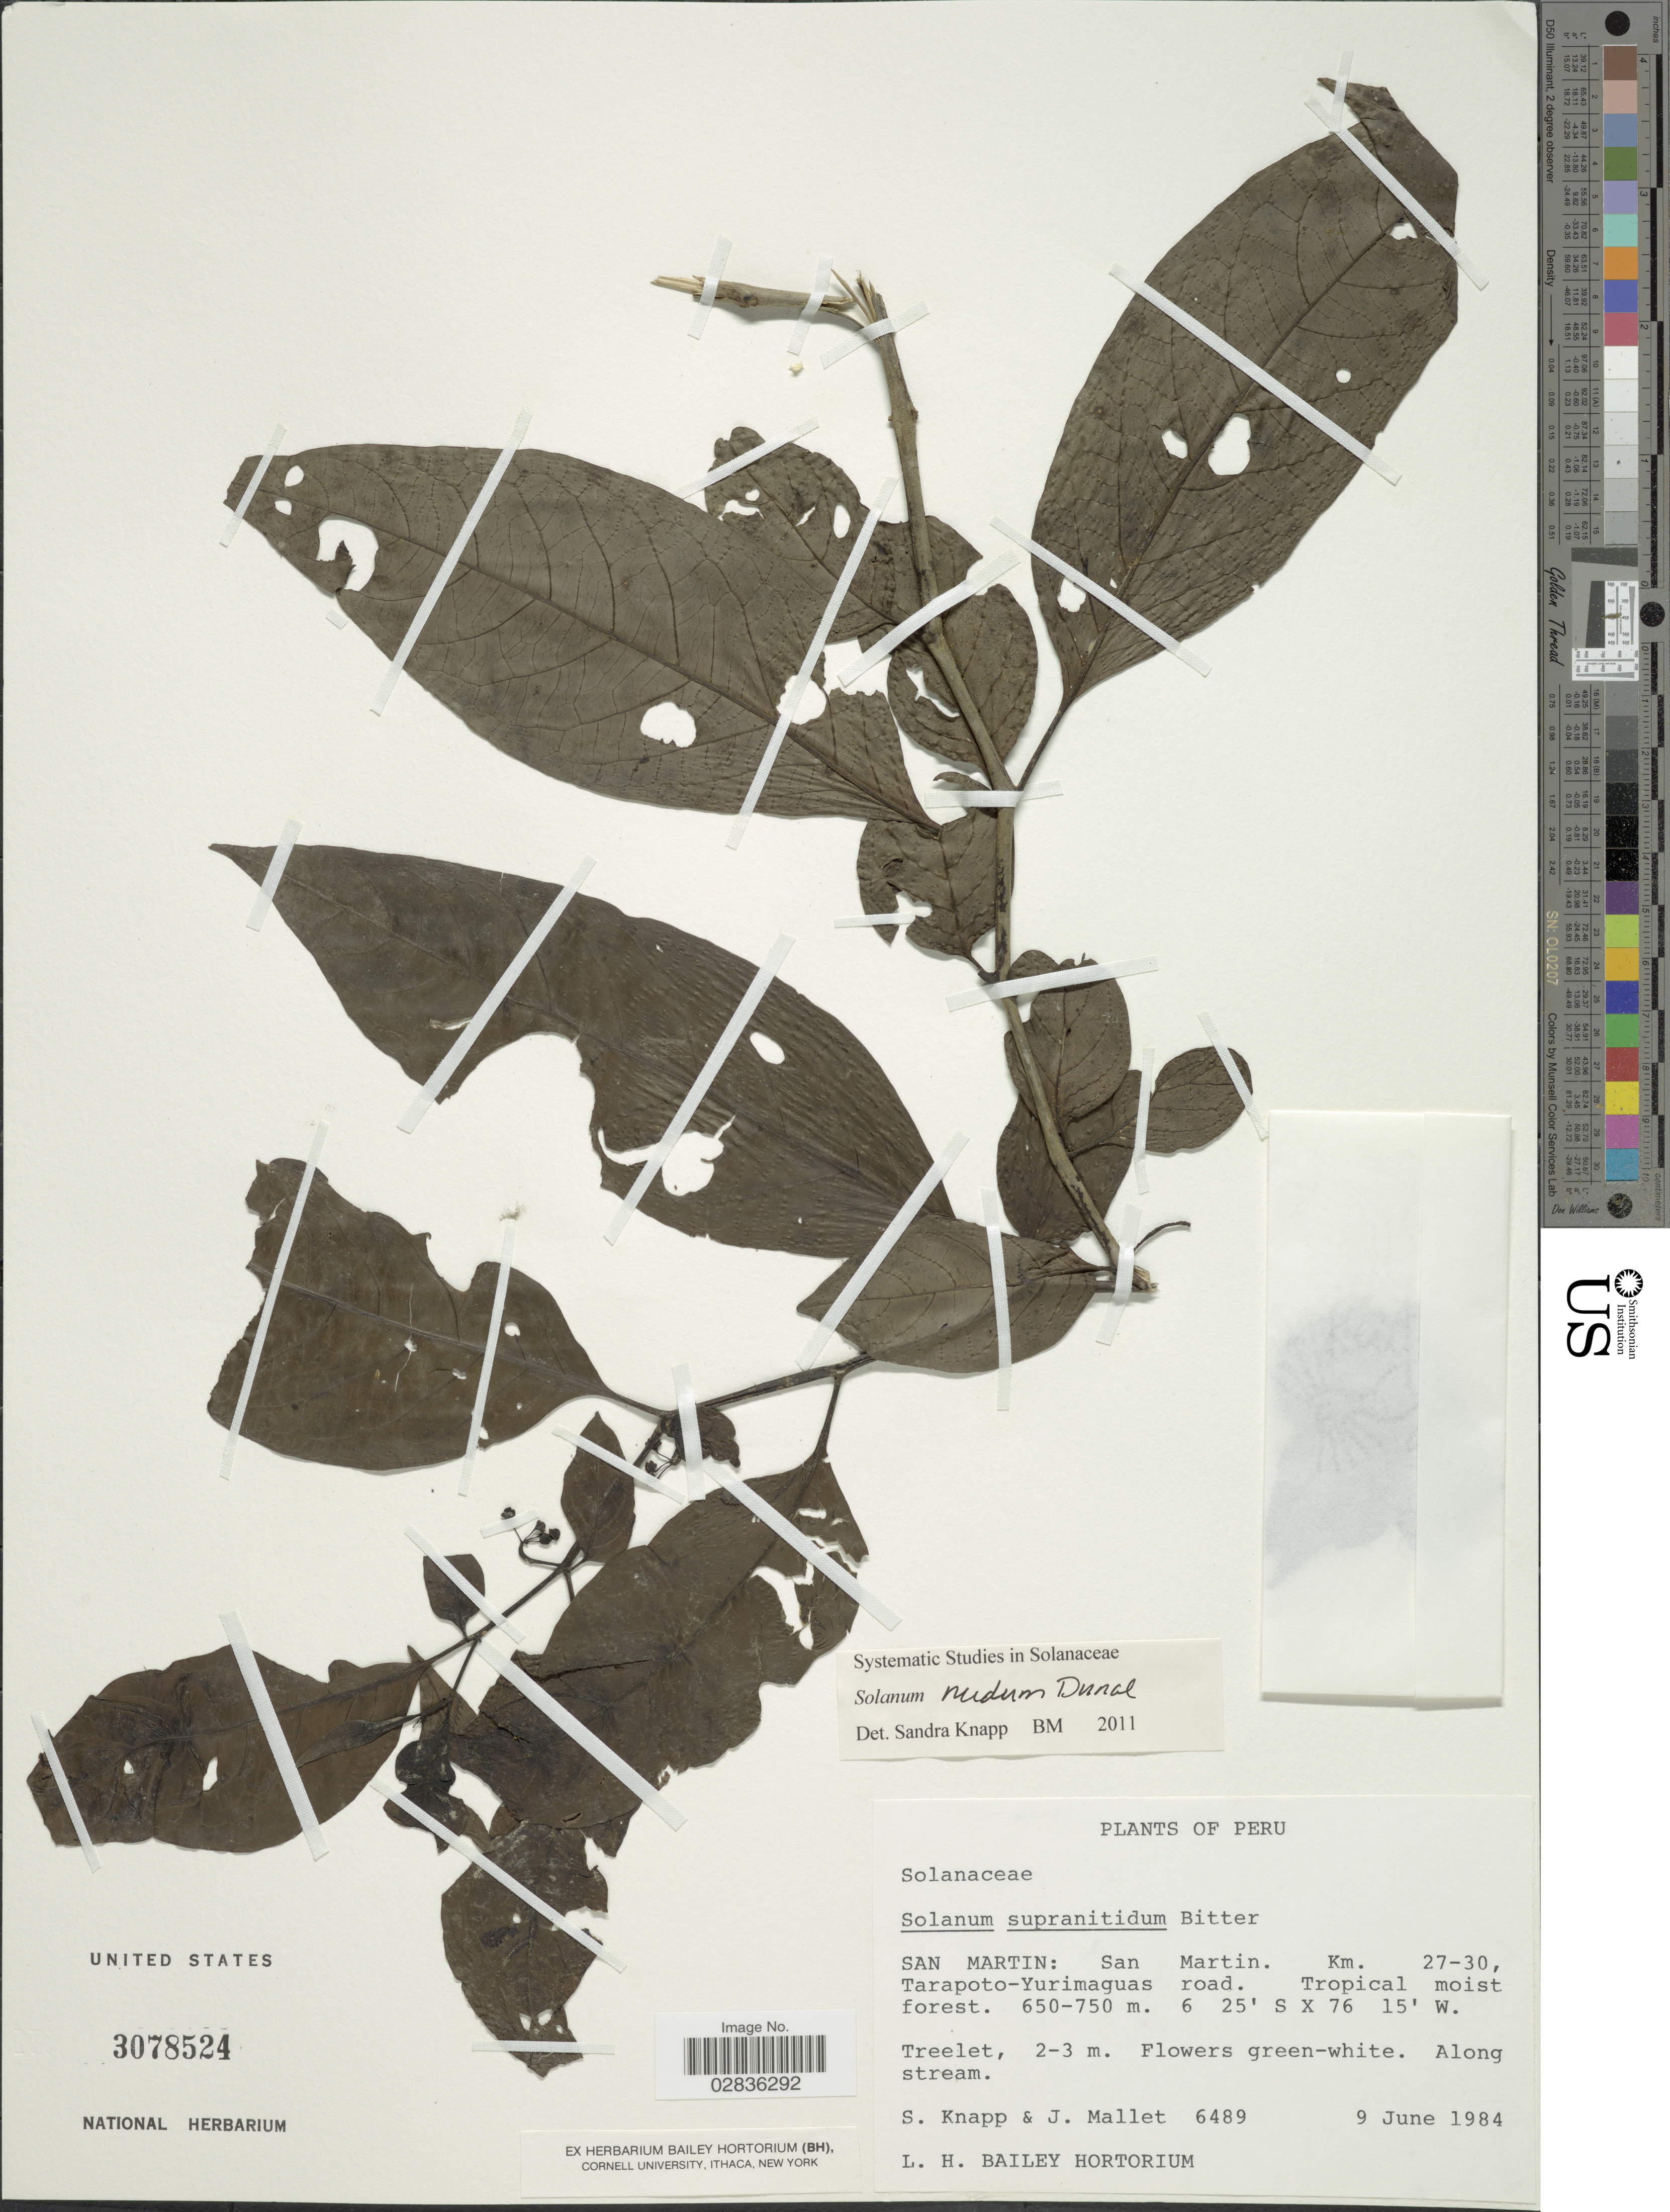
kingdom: Plantae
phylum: Tracheophyta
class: Magnoliopsida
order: Solanales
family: Solanaceae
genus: Solanum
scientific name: Solanum nudum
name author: Dunal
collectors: S. Knapp & J. Mallet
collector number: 6489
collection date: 1984-06-09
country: Peru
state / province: San Martín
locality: San Martin: San Martin. Km. 27-30, Tarapoto-Yurimaguas road.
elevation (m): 650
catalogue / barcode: US 3078524